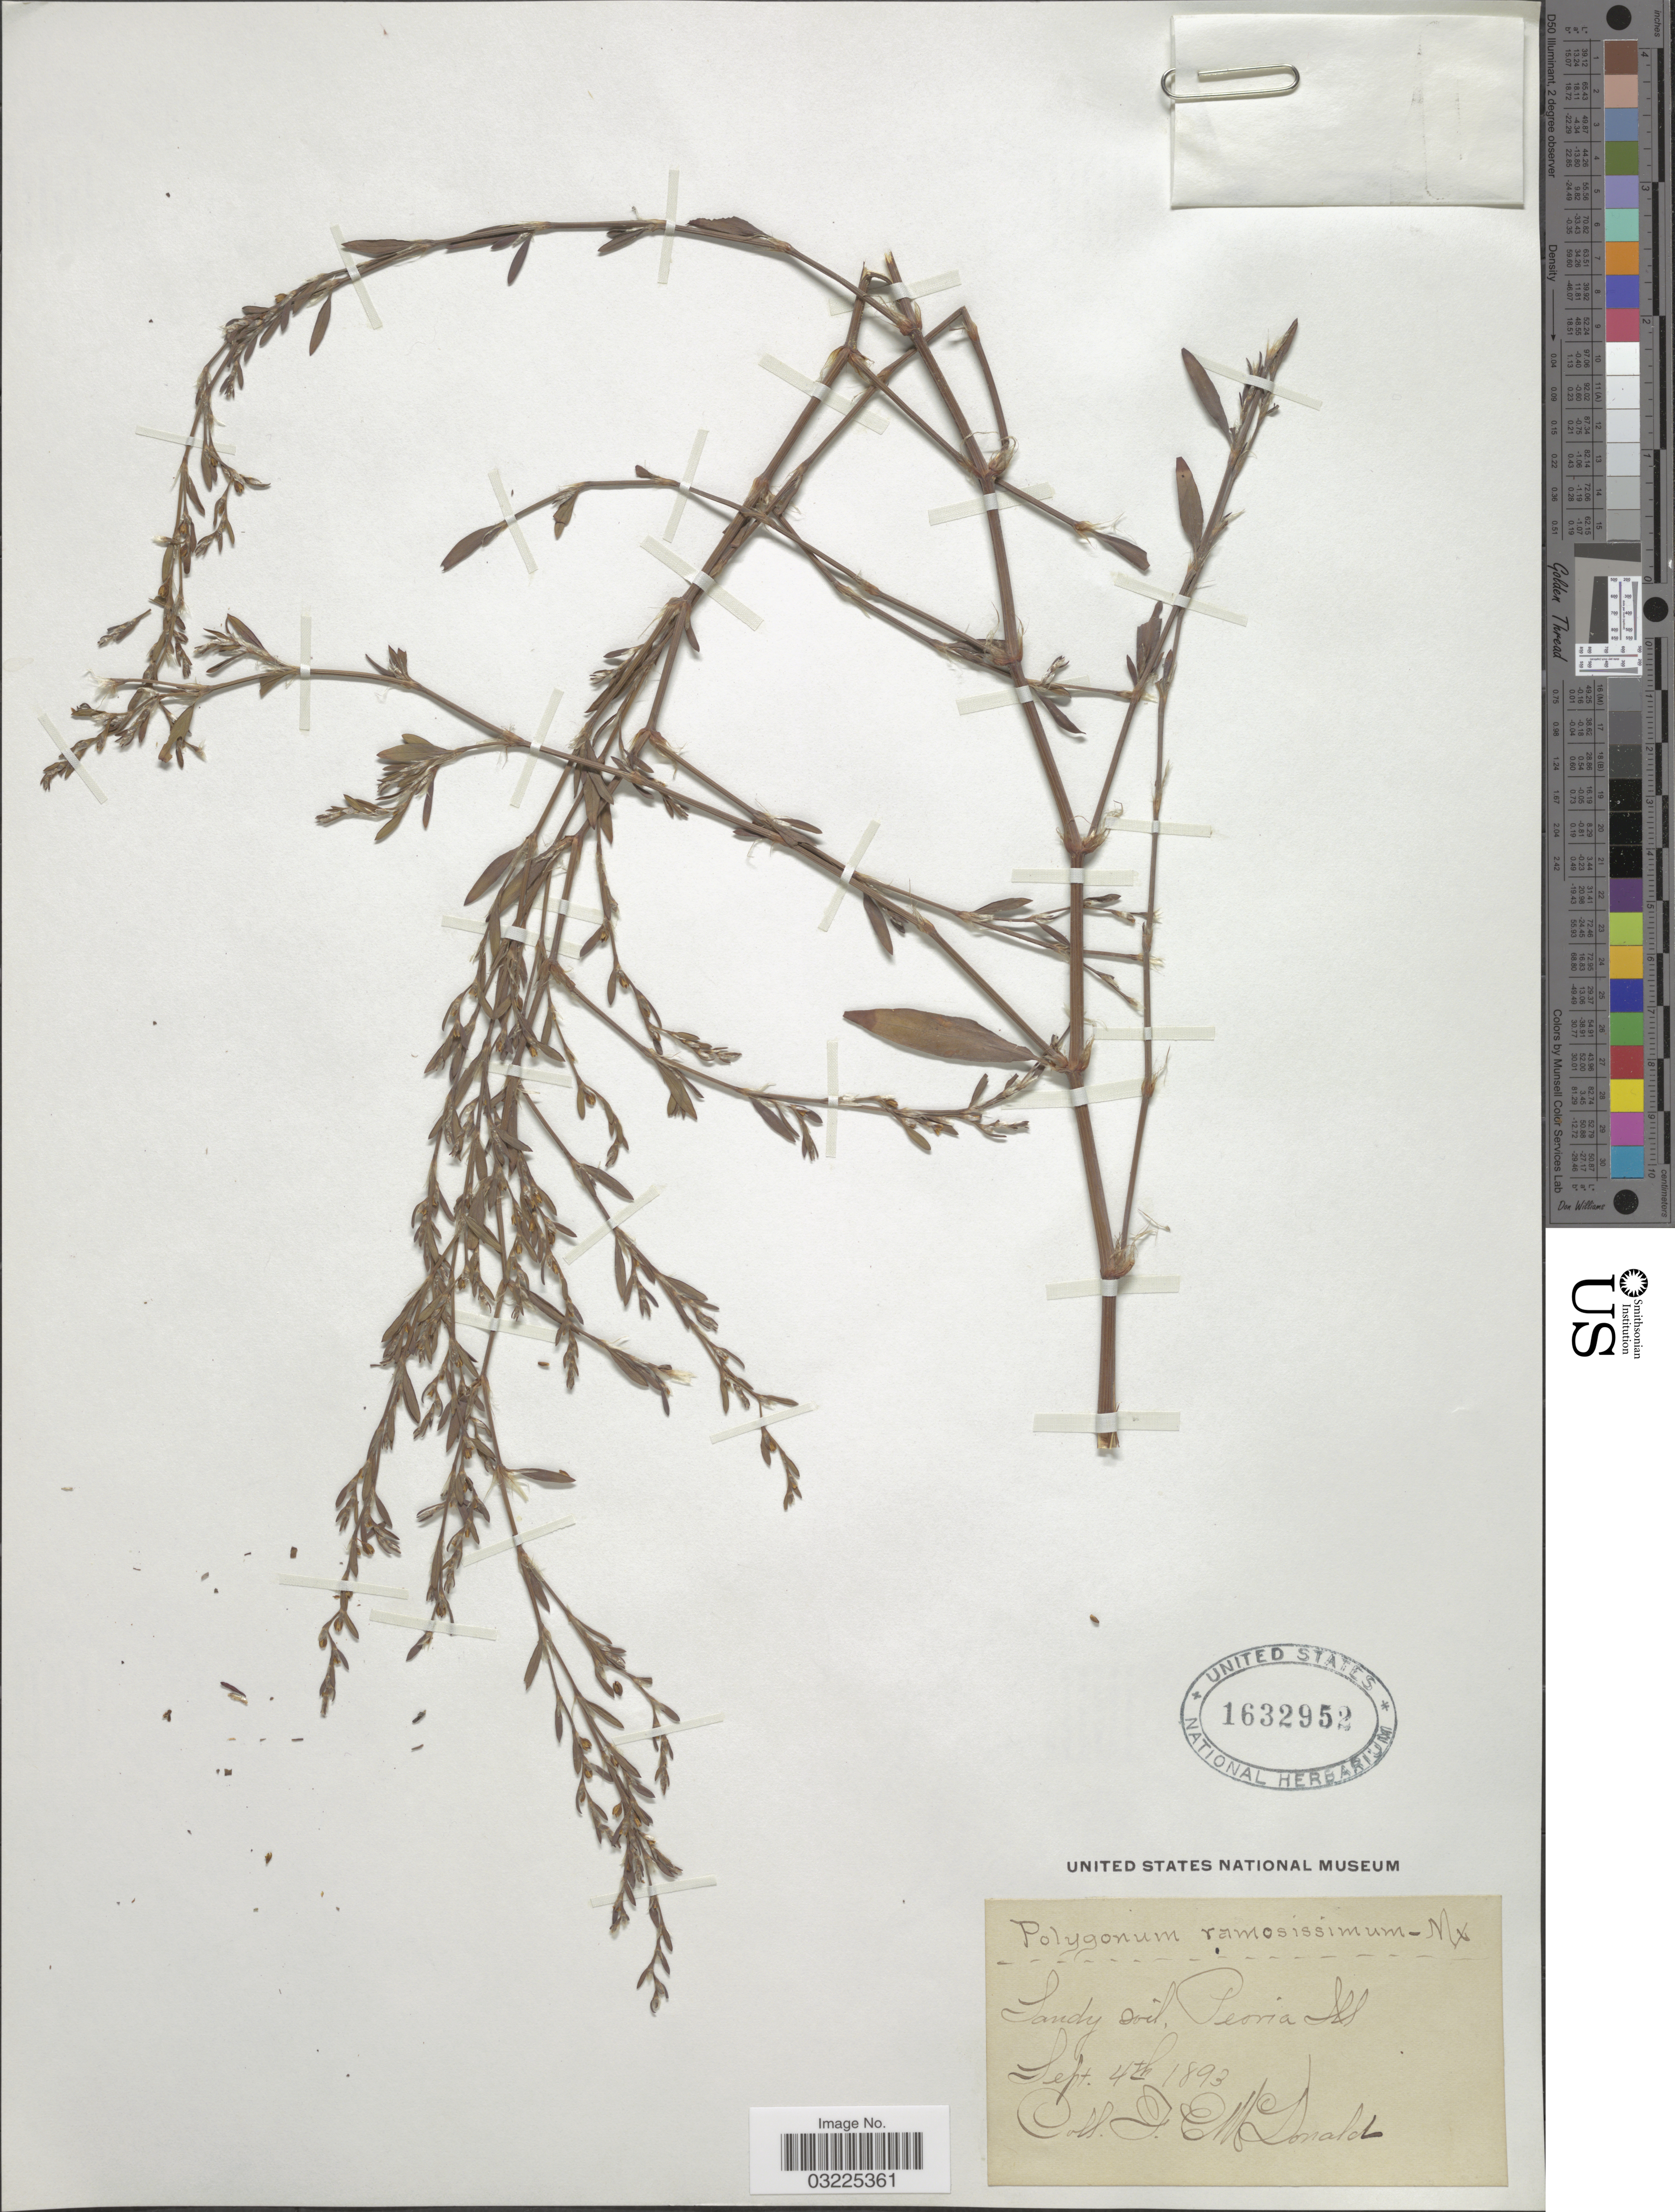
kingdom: Plantae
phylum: Tracheophyta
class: Magnoliopsida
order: Caryophyllales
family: Polygonaceae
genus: Polygonum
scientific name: Polygonum ramosissimum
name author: Michx.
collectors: F. E. McDonald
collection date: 1893-09-04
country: United States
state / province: Illinois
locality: Peoria Ill.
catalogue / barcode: US 1632952